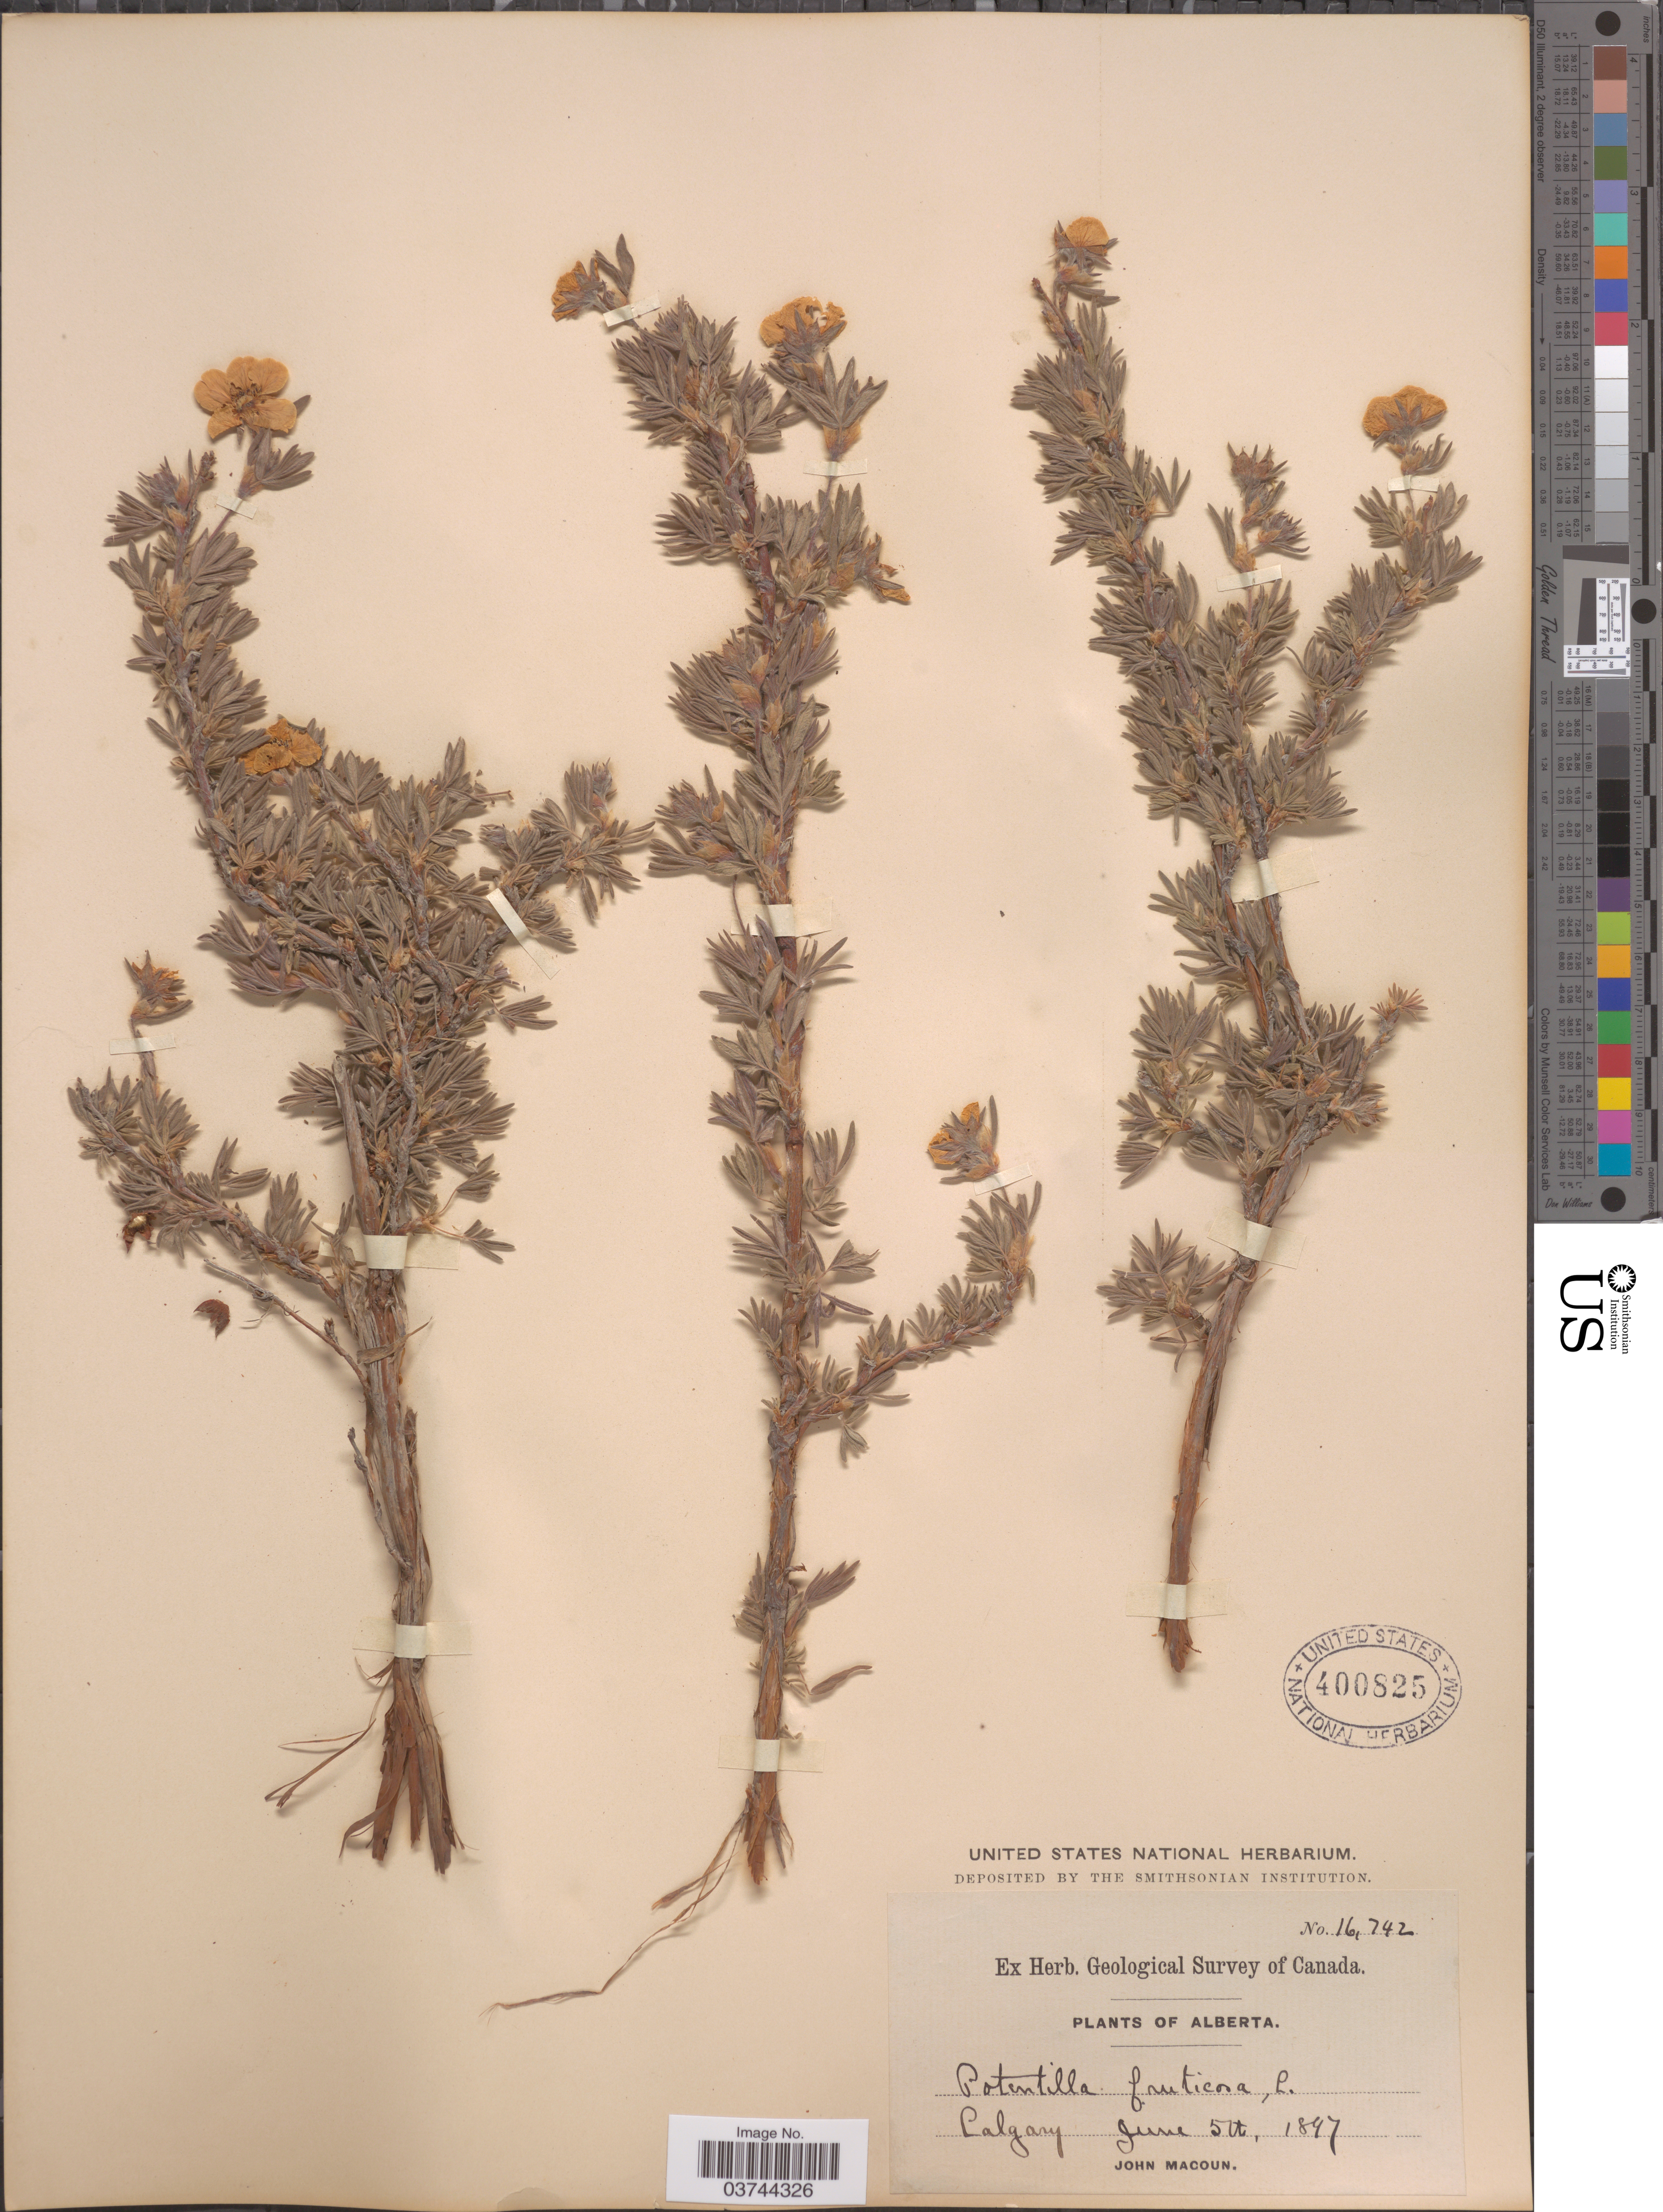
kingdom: Plantae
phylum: Tracheophyta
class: Magnoliopsida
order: Rosales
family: Rosaceae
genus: Dasiphora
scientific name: Dasiphora fruticosa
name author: (L.) Rydb.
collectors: J. Macoun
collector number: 16742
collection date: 1897-06-05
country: Canada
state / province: Alberta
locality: Calgary.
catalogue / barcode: US 400825